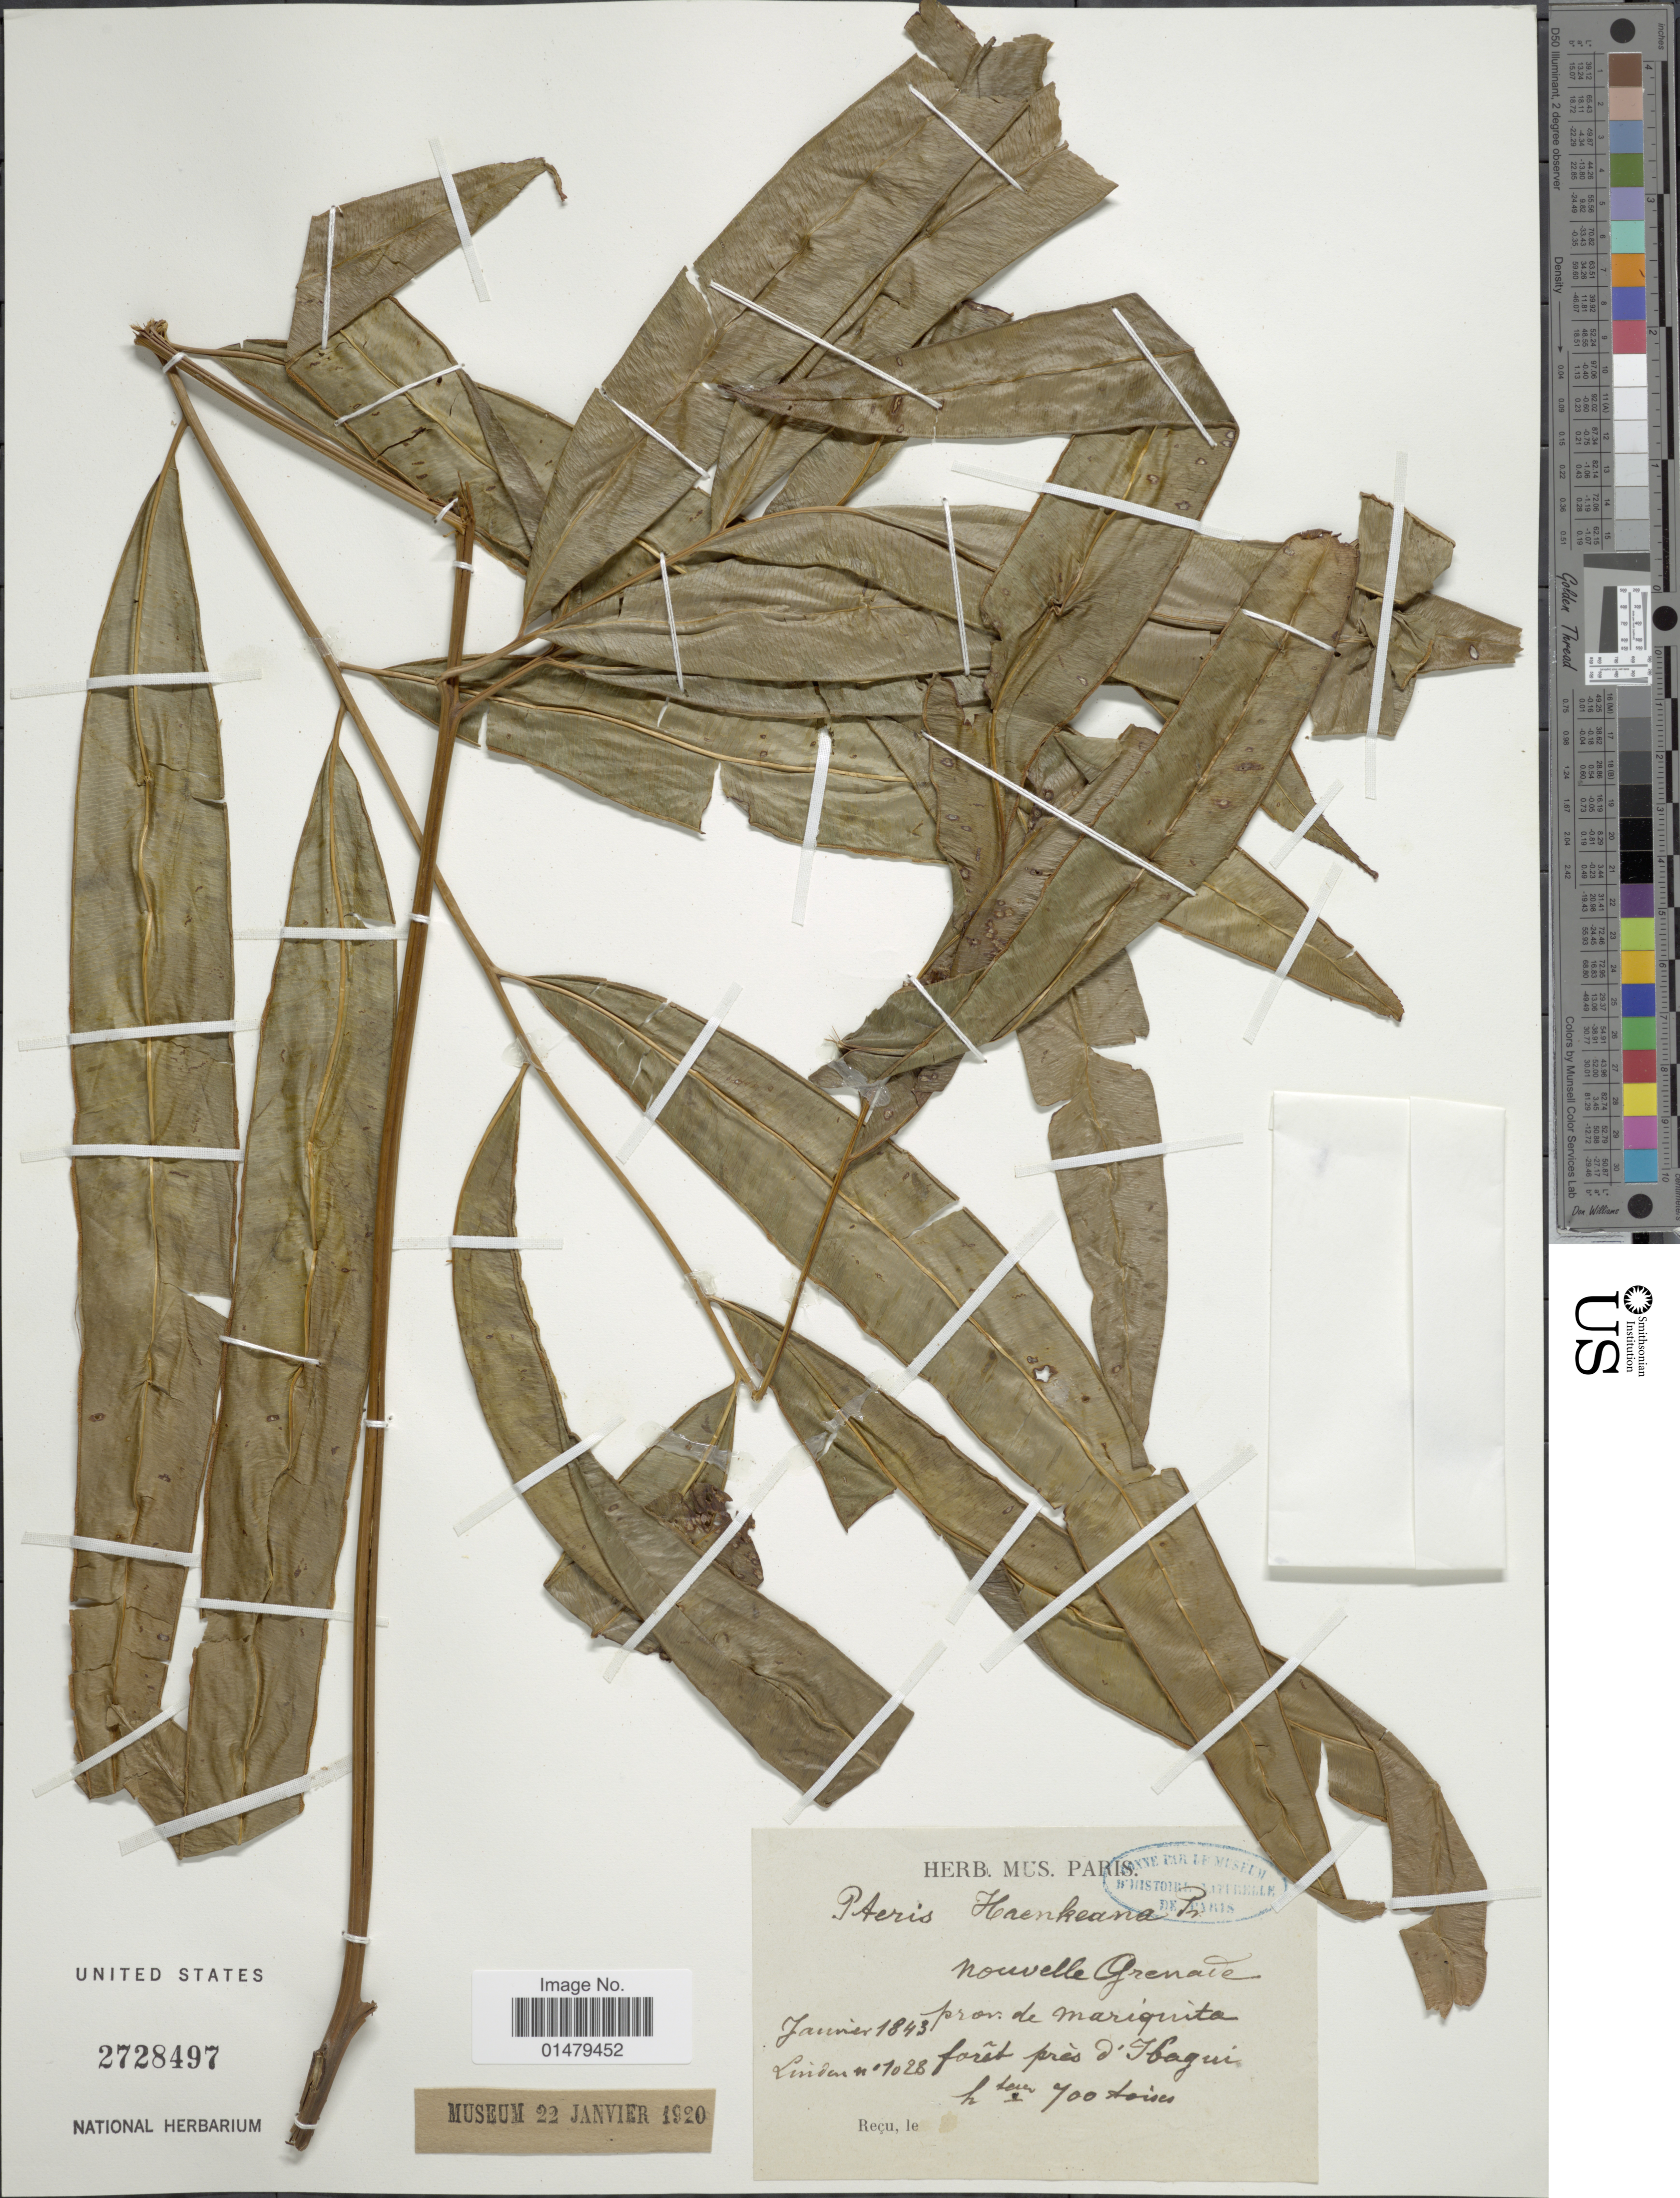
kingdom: Plantae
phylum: Tracheophyta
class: Polypodiopsida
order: Polypodiales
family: Pteridaceae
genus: Pteris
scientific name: Pteris haenkeana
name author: C. Presl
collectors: -- Linden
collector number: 1028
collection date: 1843-01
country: Colombia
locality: Nouvelle Grenade. Prov. de Mariquita. Foret pres d'Ibague.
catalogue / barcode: US 2728497